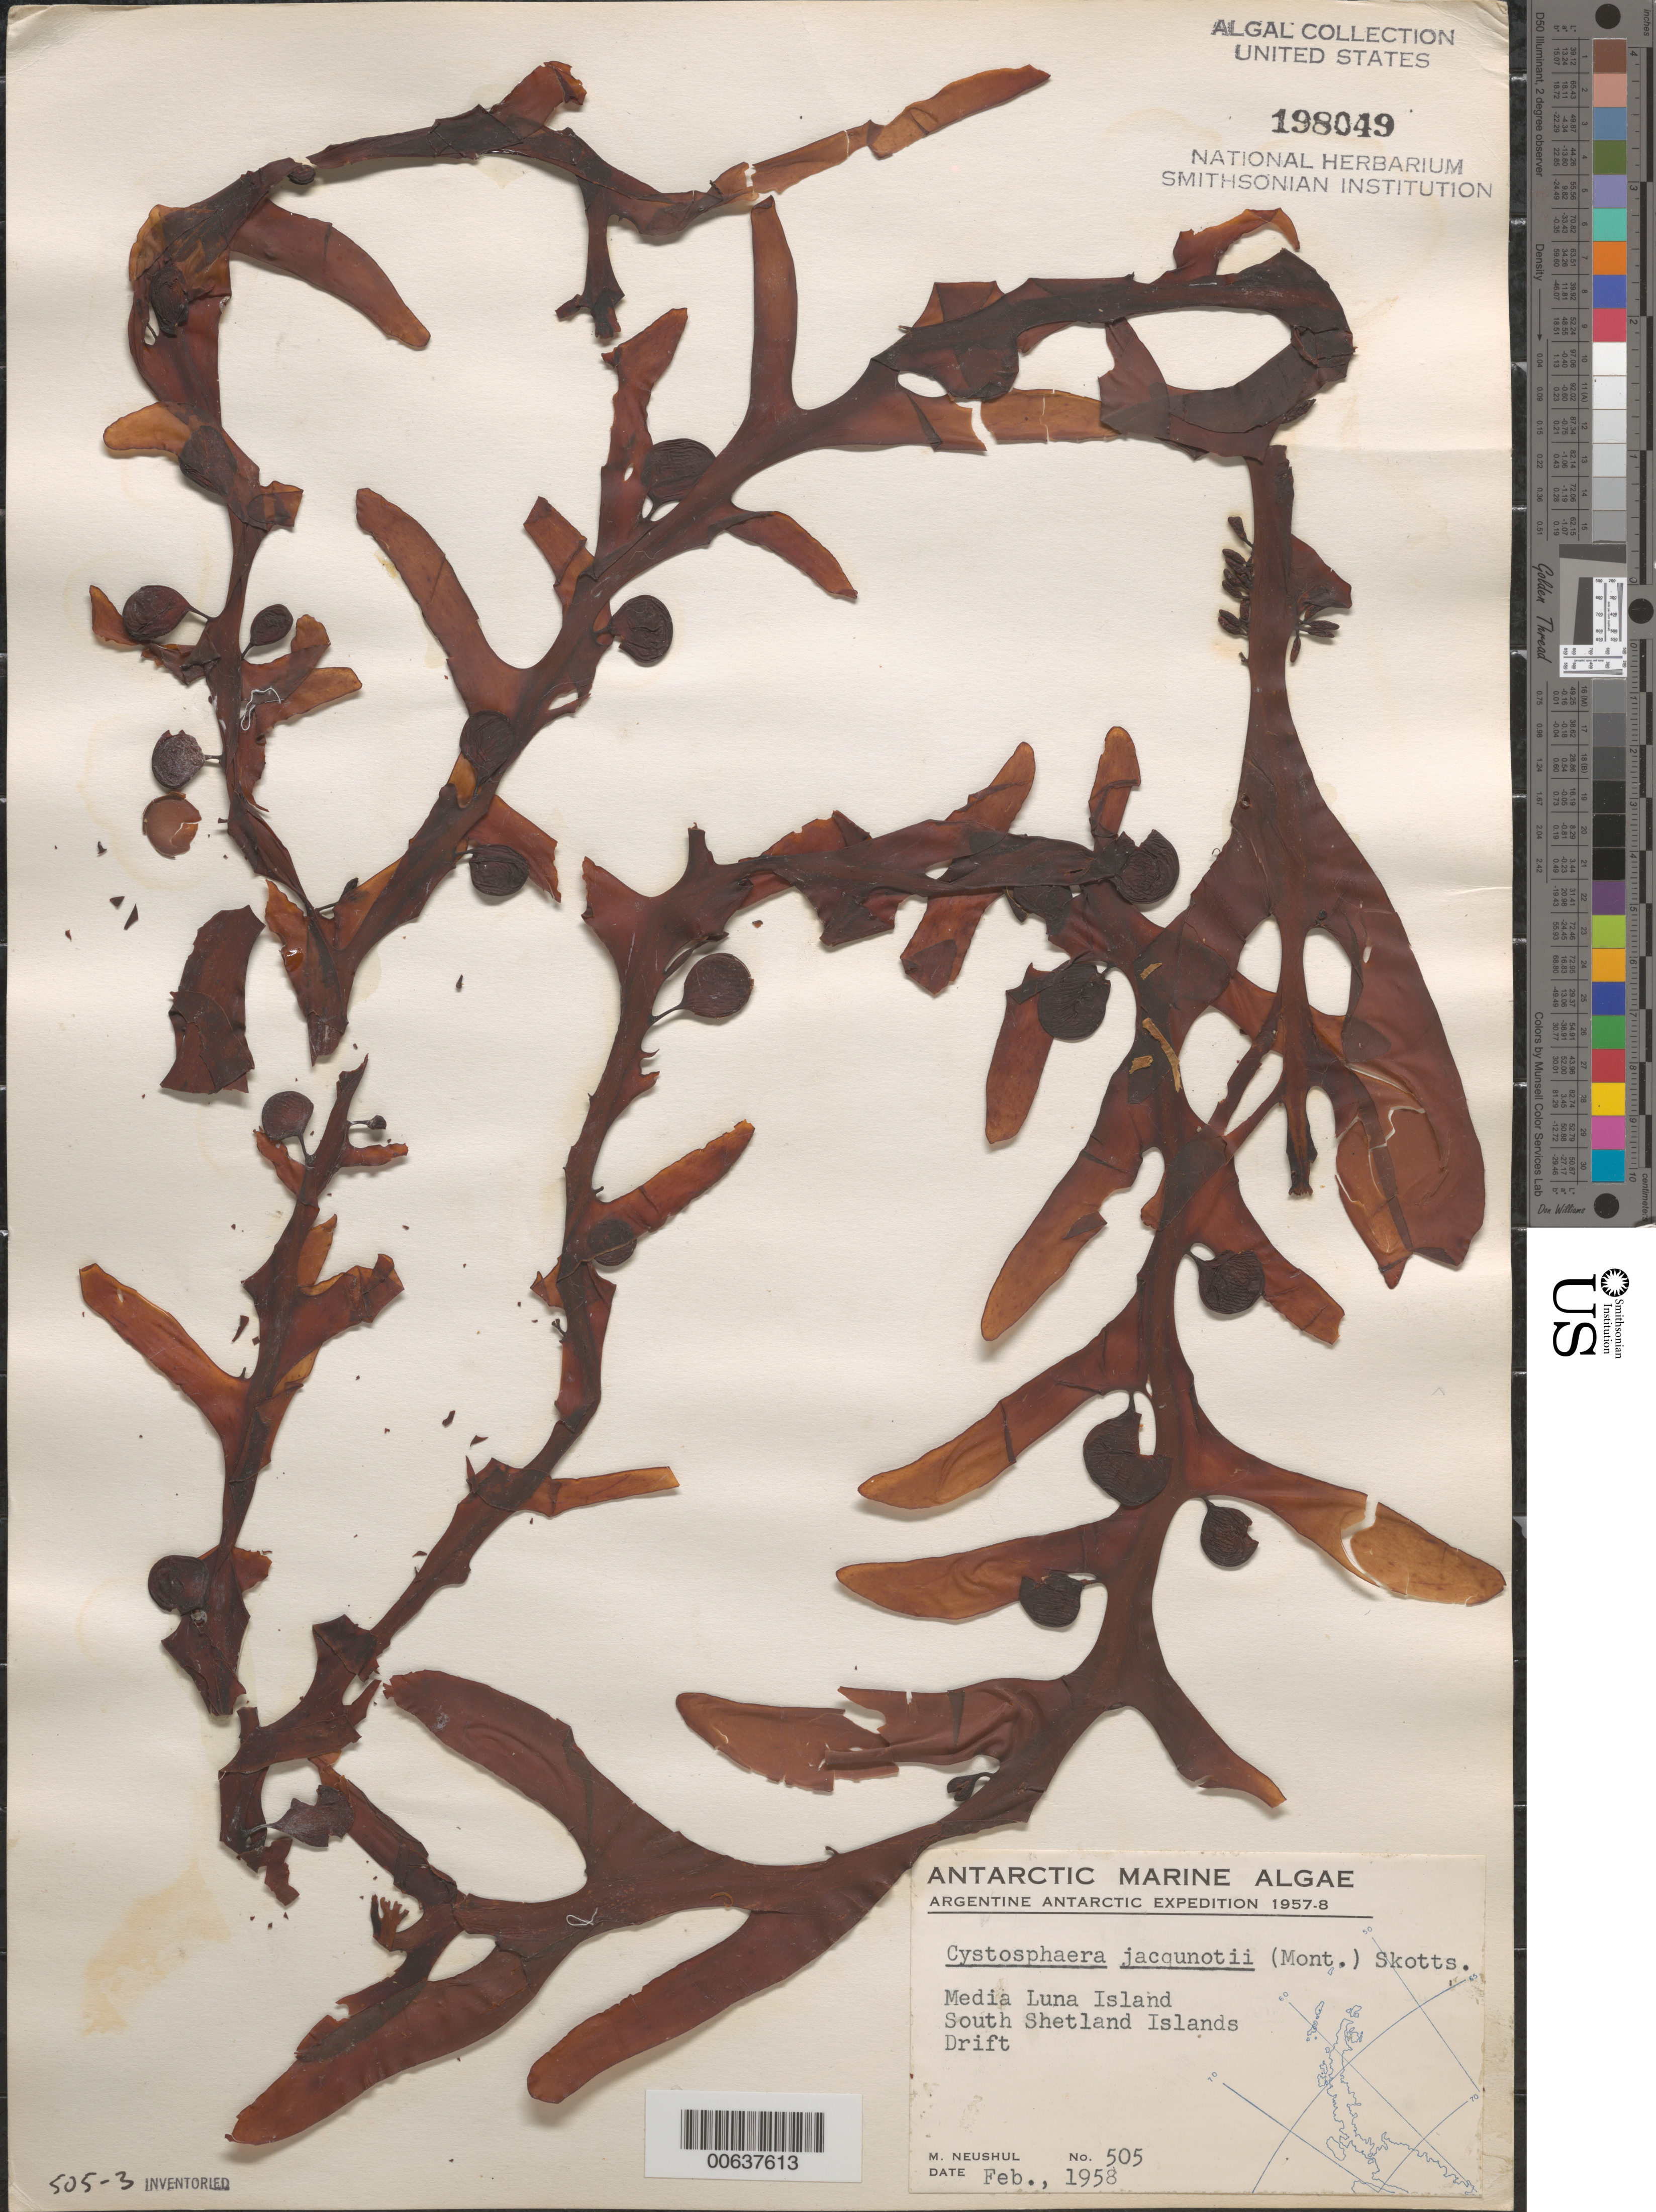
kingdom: Chromista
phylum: Ochrophyta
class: Phaeophyceae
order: Fucales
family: Seirococcaceae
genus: Cystosphaera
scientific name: Cystosphaera jacquinotii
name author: (Montagne) Skottsberg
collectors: M. Neushul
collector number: Neushul 505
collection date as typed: Feb 1958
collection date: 1958-02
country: Antarctica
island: Half Moon Island (Media Luna Island)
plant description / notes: Argentine Antarctic Expedition, 1957-1958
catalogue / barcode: US 198049